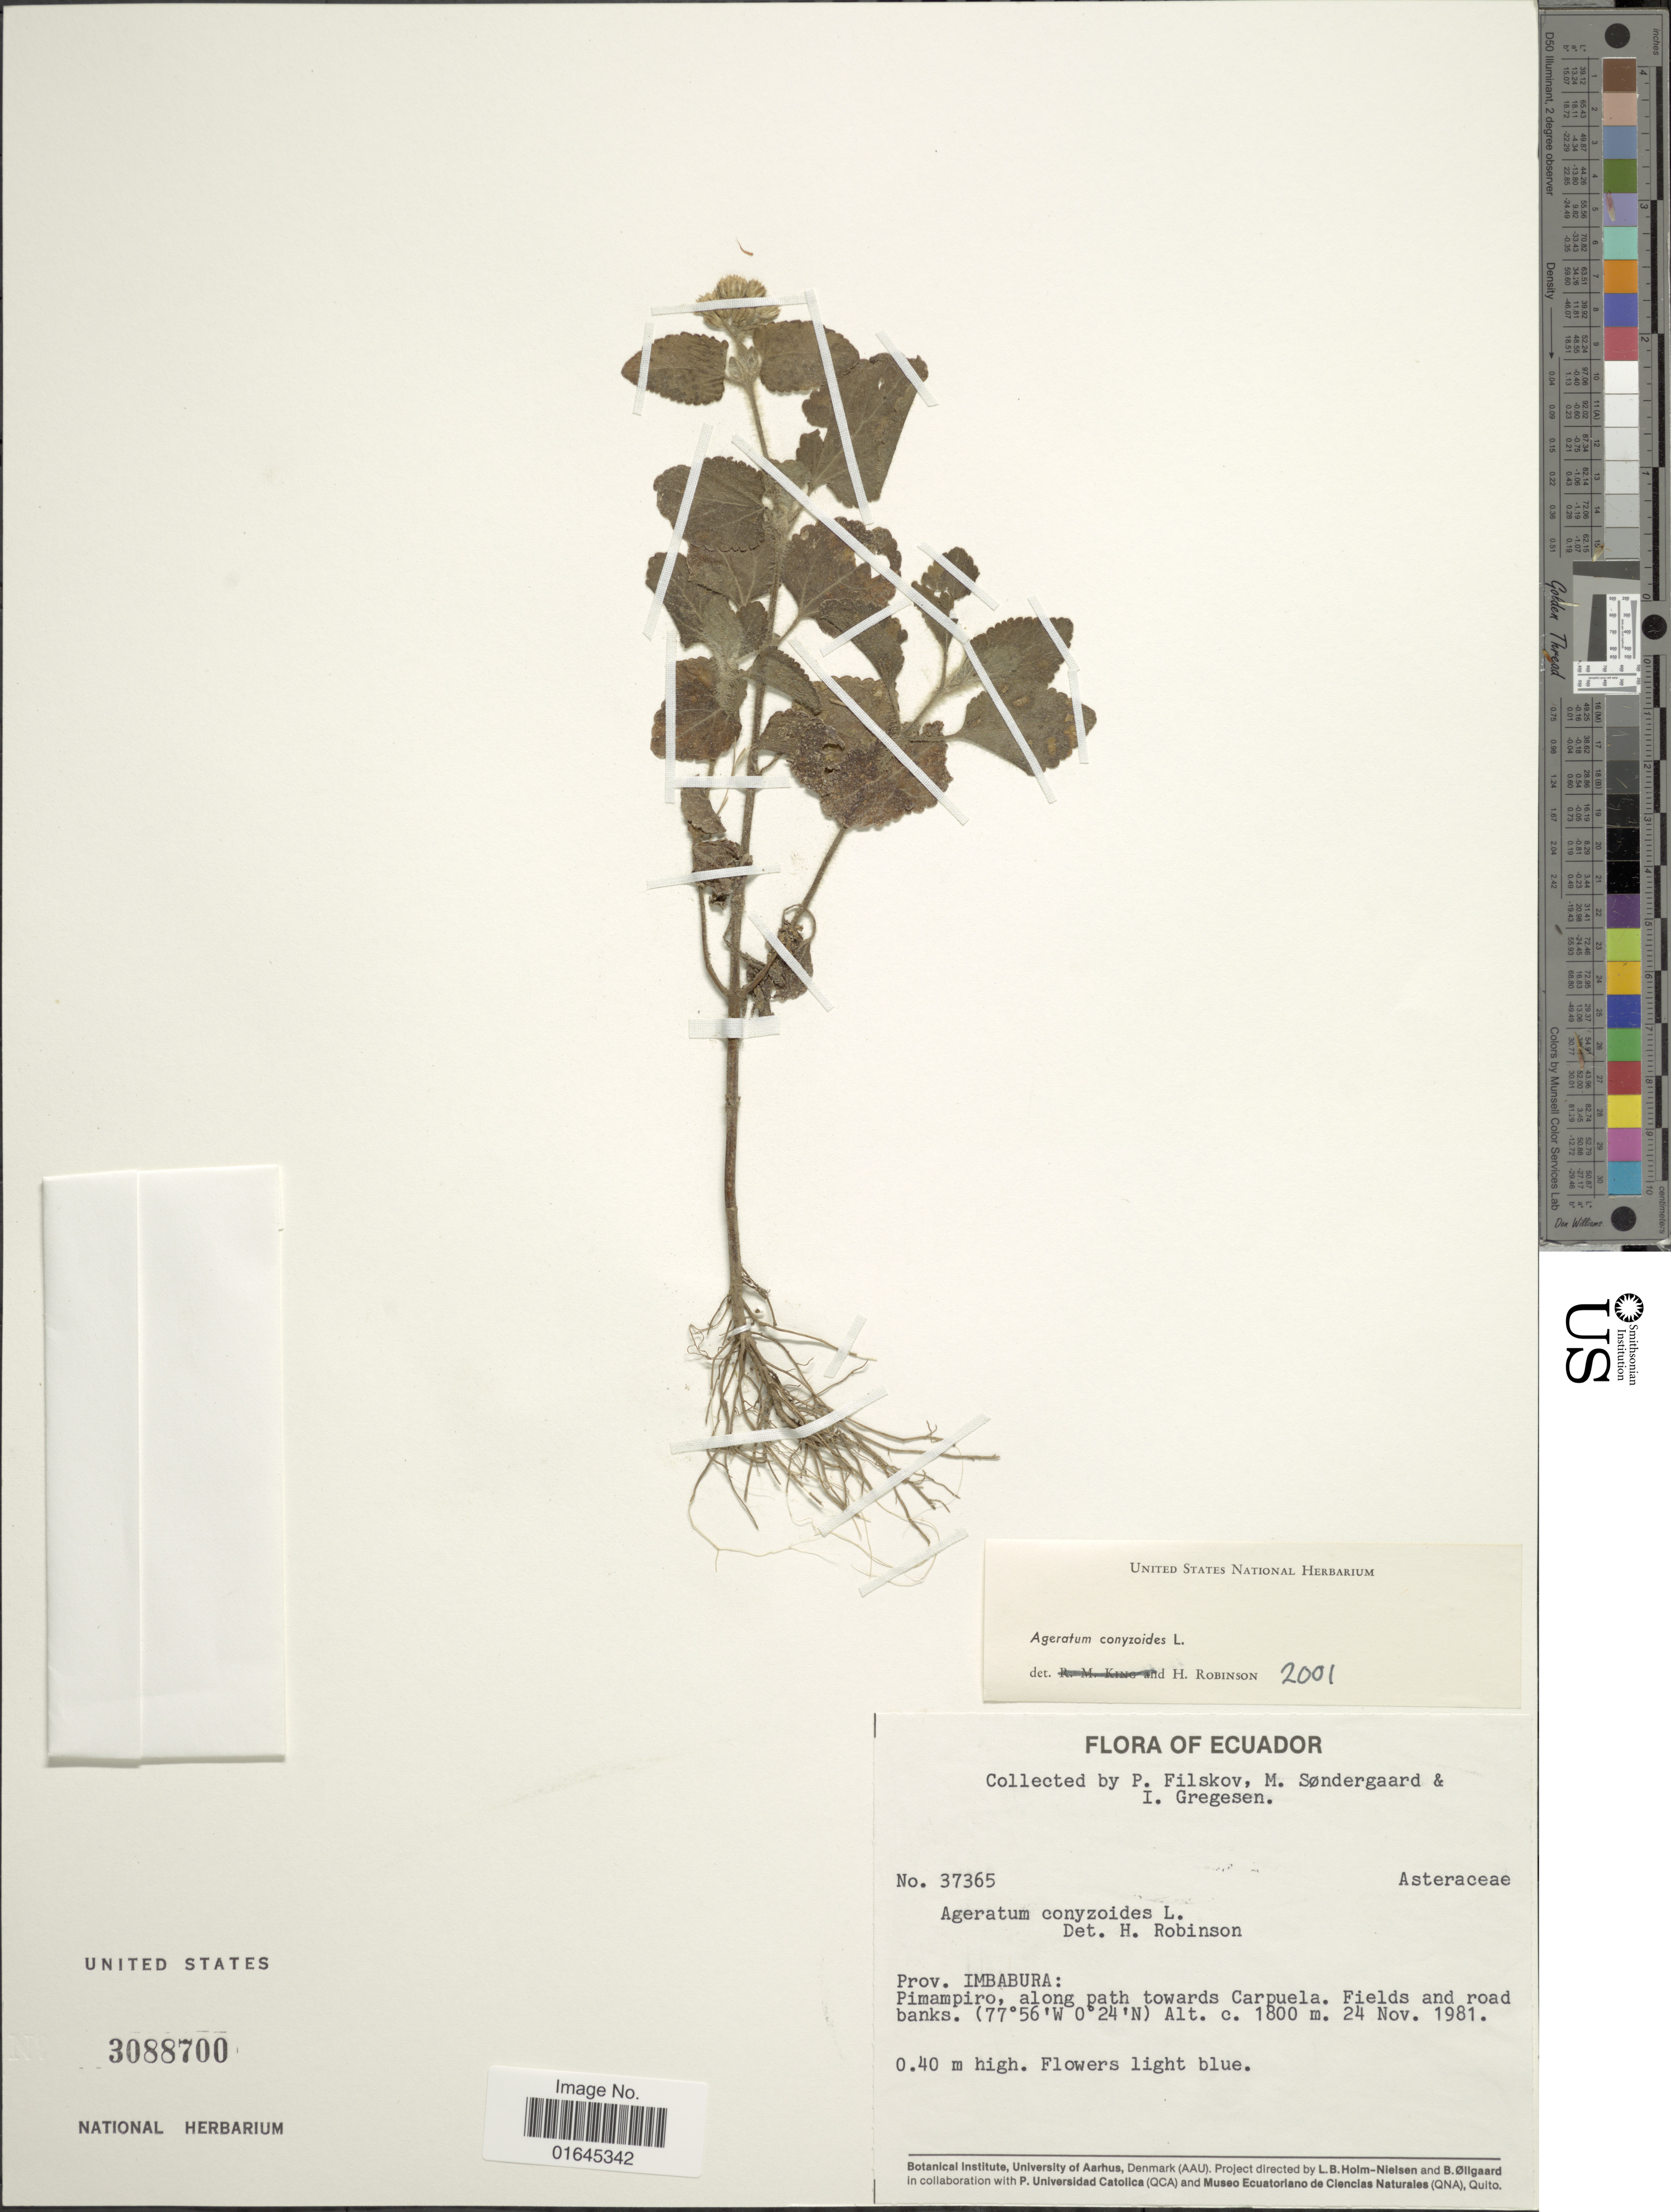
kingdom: Plantae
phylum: Tracheophyta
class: Magnoliopsida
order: Asterales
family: Asteraceae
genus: Ageratum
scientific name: Ageratum conyzoides subsp. conyzoides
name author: L.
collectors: P. Filskov, M. Sondergaard & I. Gregersen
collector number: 37365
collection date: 1981-11-24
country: Ecuador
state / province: Imbabura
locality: Pimampiro, along path towards Carpuela. Fields and road banks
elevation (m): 1800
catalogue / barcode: US 3088700